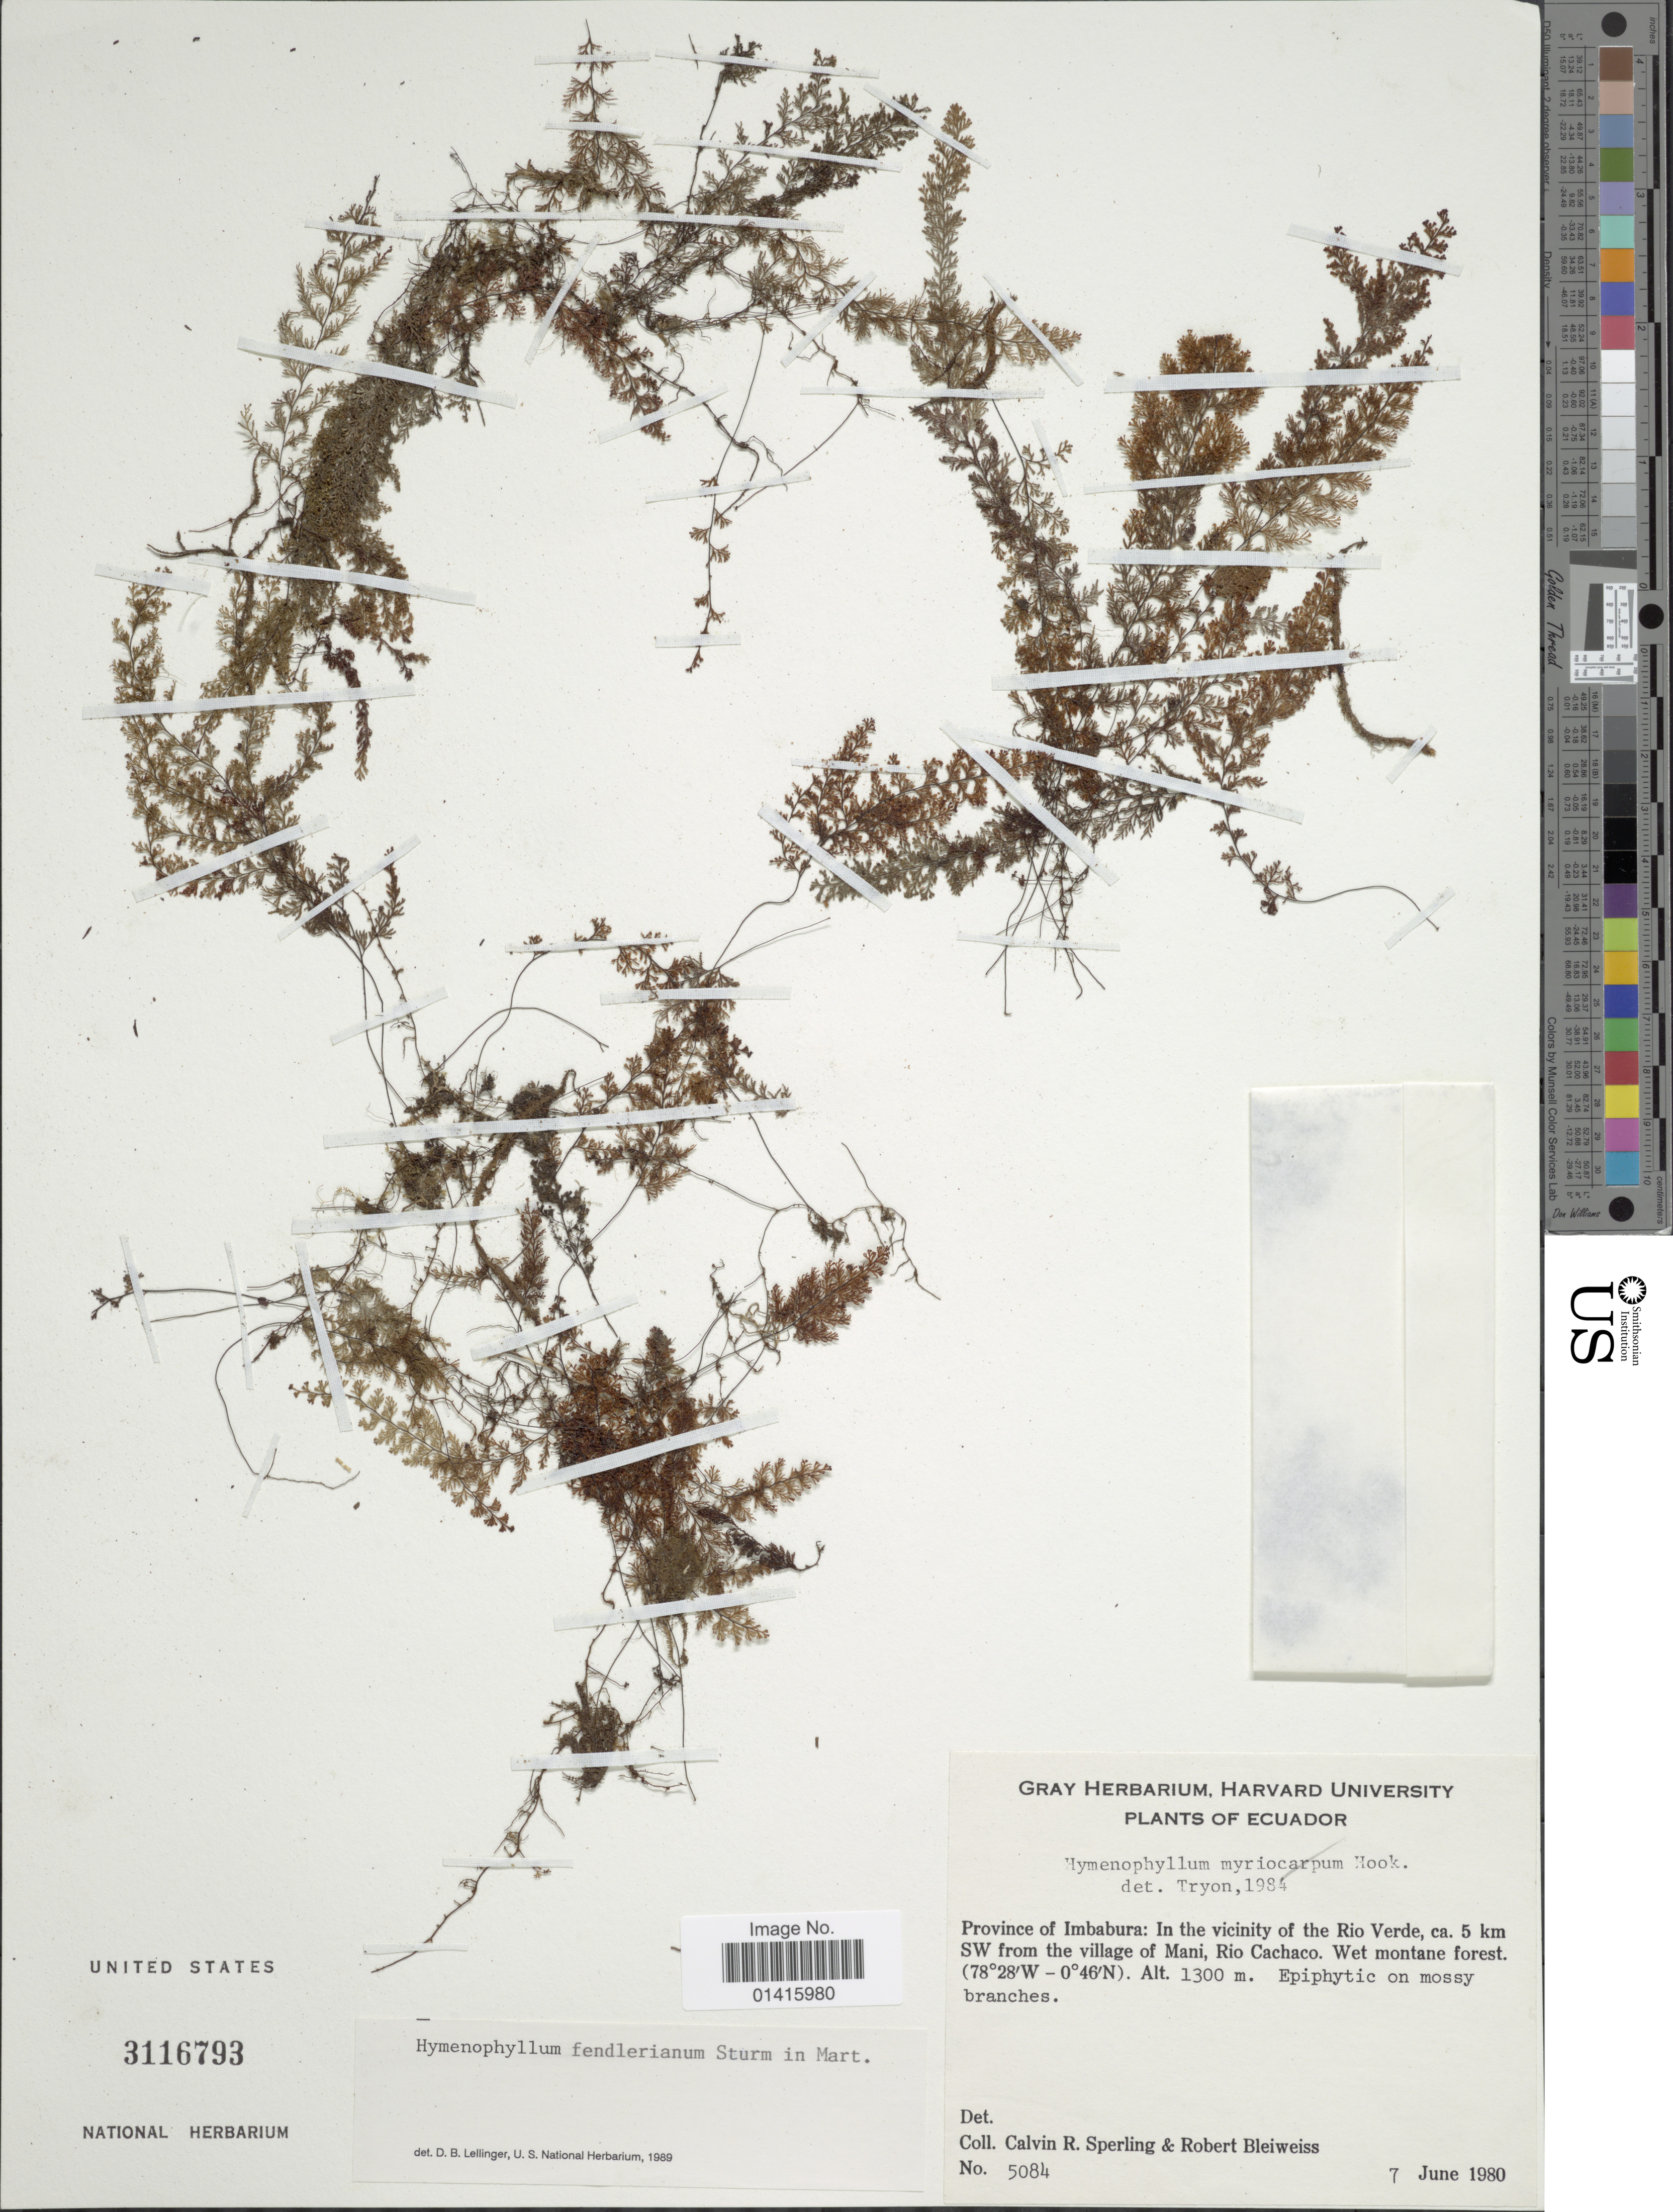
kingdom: Plantae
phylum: Tracheophyta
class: Polypodiopsida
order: Hymenophyllales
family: Hymenophyllaceae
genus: Hymenophyllum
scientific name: Hymenophyllum fendlerianum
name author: J.W. Sturm in Mart.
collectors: C. R. Sperling & R. Bleiweiss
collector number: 5084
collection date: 1980-06-07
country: Ecuador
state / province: Imbabura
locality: Province of Imbabura: in the vicinity of the Rio Verde, ca. 5 km SW from the village of Mani, Rio Cachaco, wet montane forest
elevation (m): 1300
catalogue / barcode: US 3116793